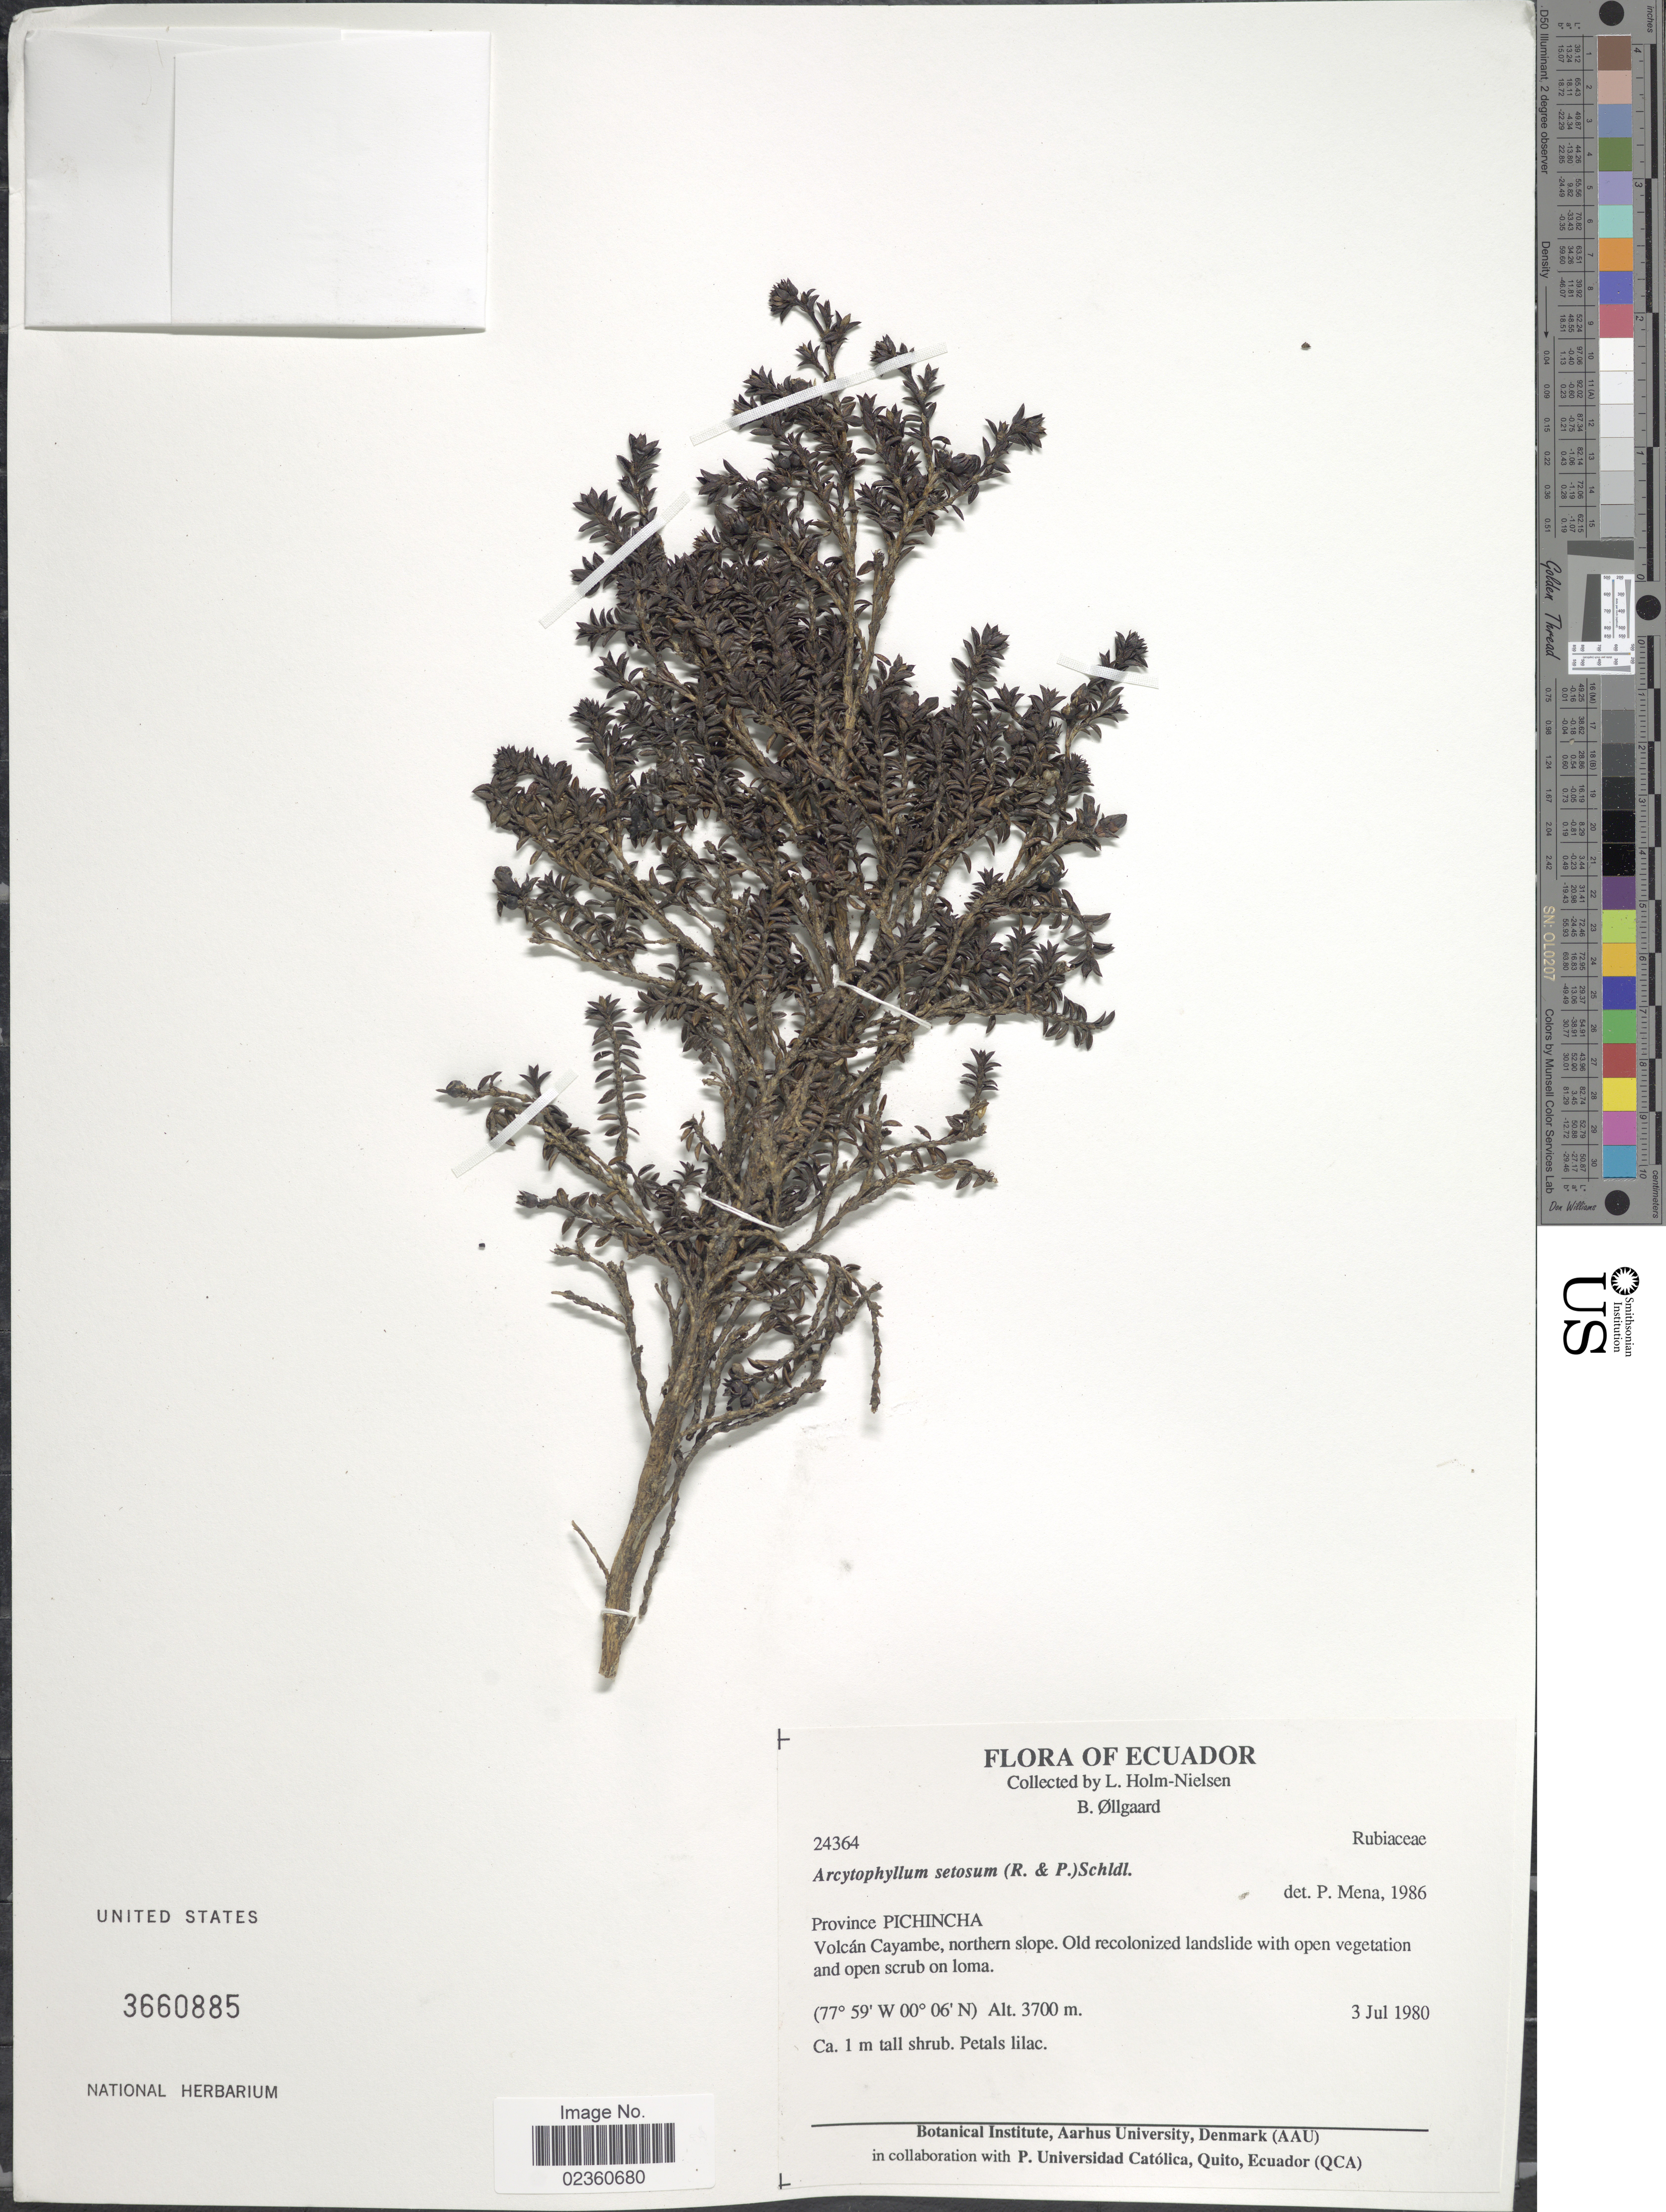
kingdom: Plantae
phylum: Tracheophyta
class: Magnoliopsida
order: Gentianales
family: Rubiaceae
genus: Arcytophyllum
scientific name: Arcytophyllum setosum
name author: (Ruiz & Pav.) Schltdl.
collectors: L. Holm-Nielsen & B. Øllgaard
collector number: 24364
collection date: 1980-07-03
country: Ecuador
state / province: Pichincha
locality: Volcán Cayambe, northern slope. Old recolonized landslide with open vegetation and open scrub on loma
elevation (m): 3700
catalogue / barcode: US 3660885